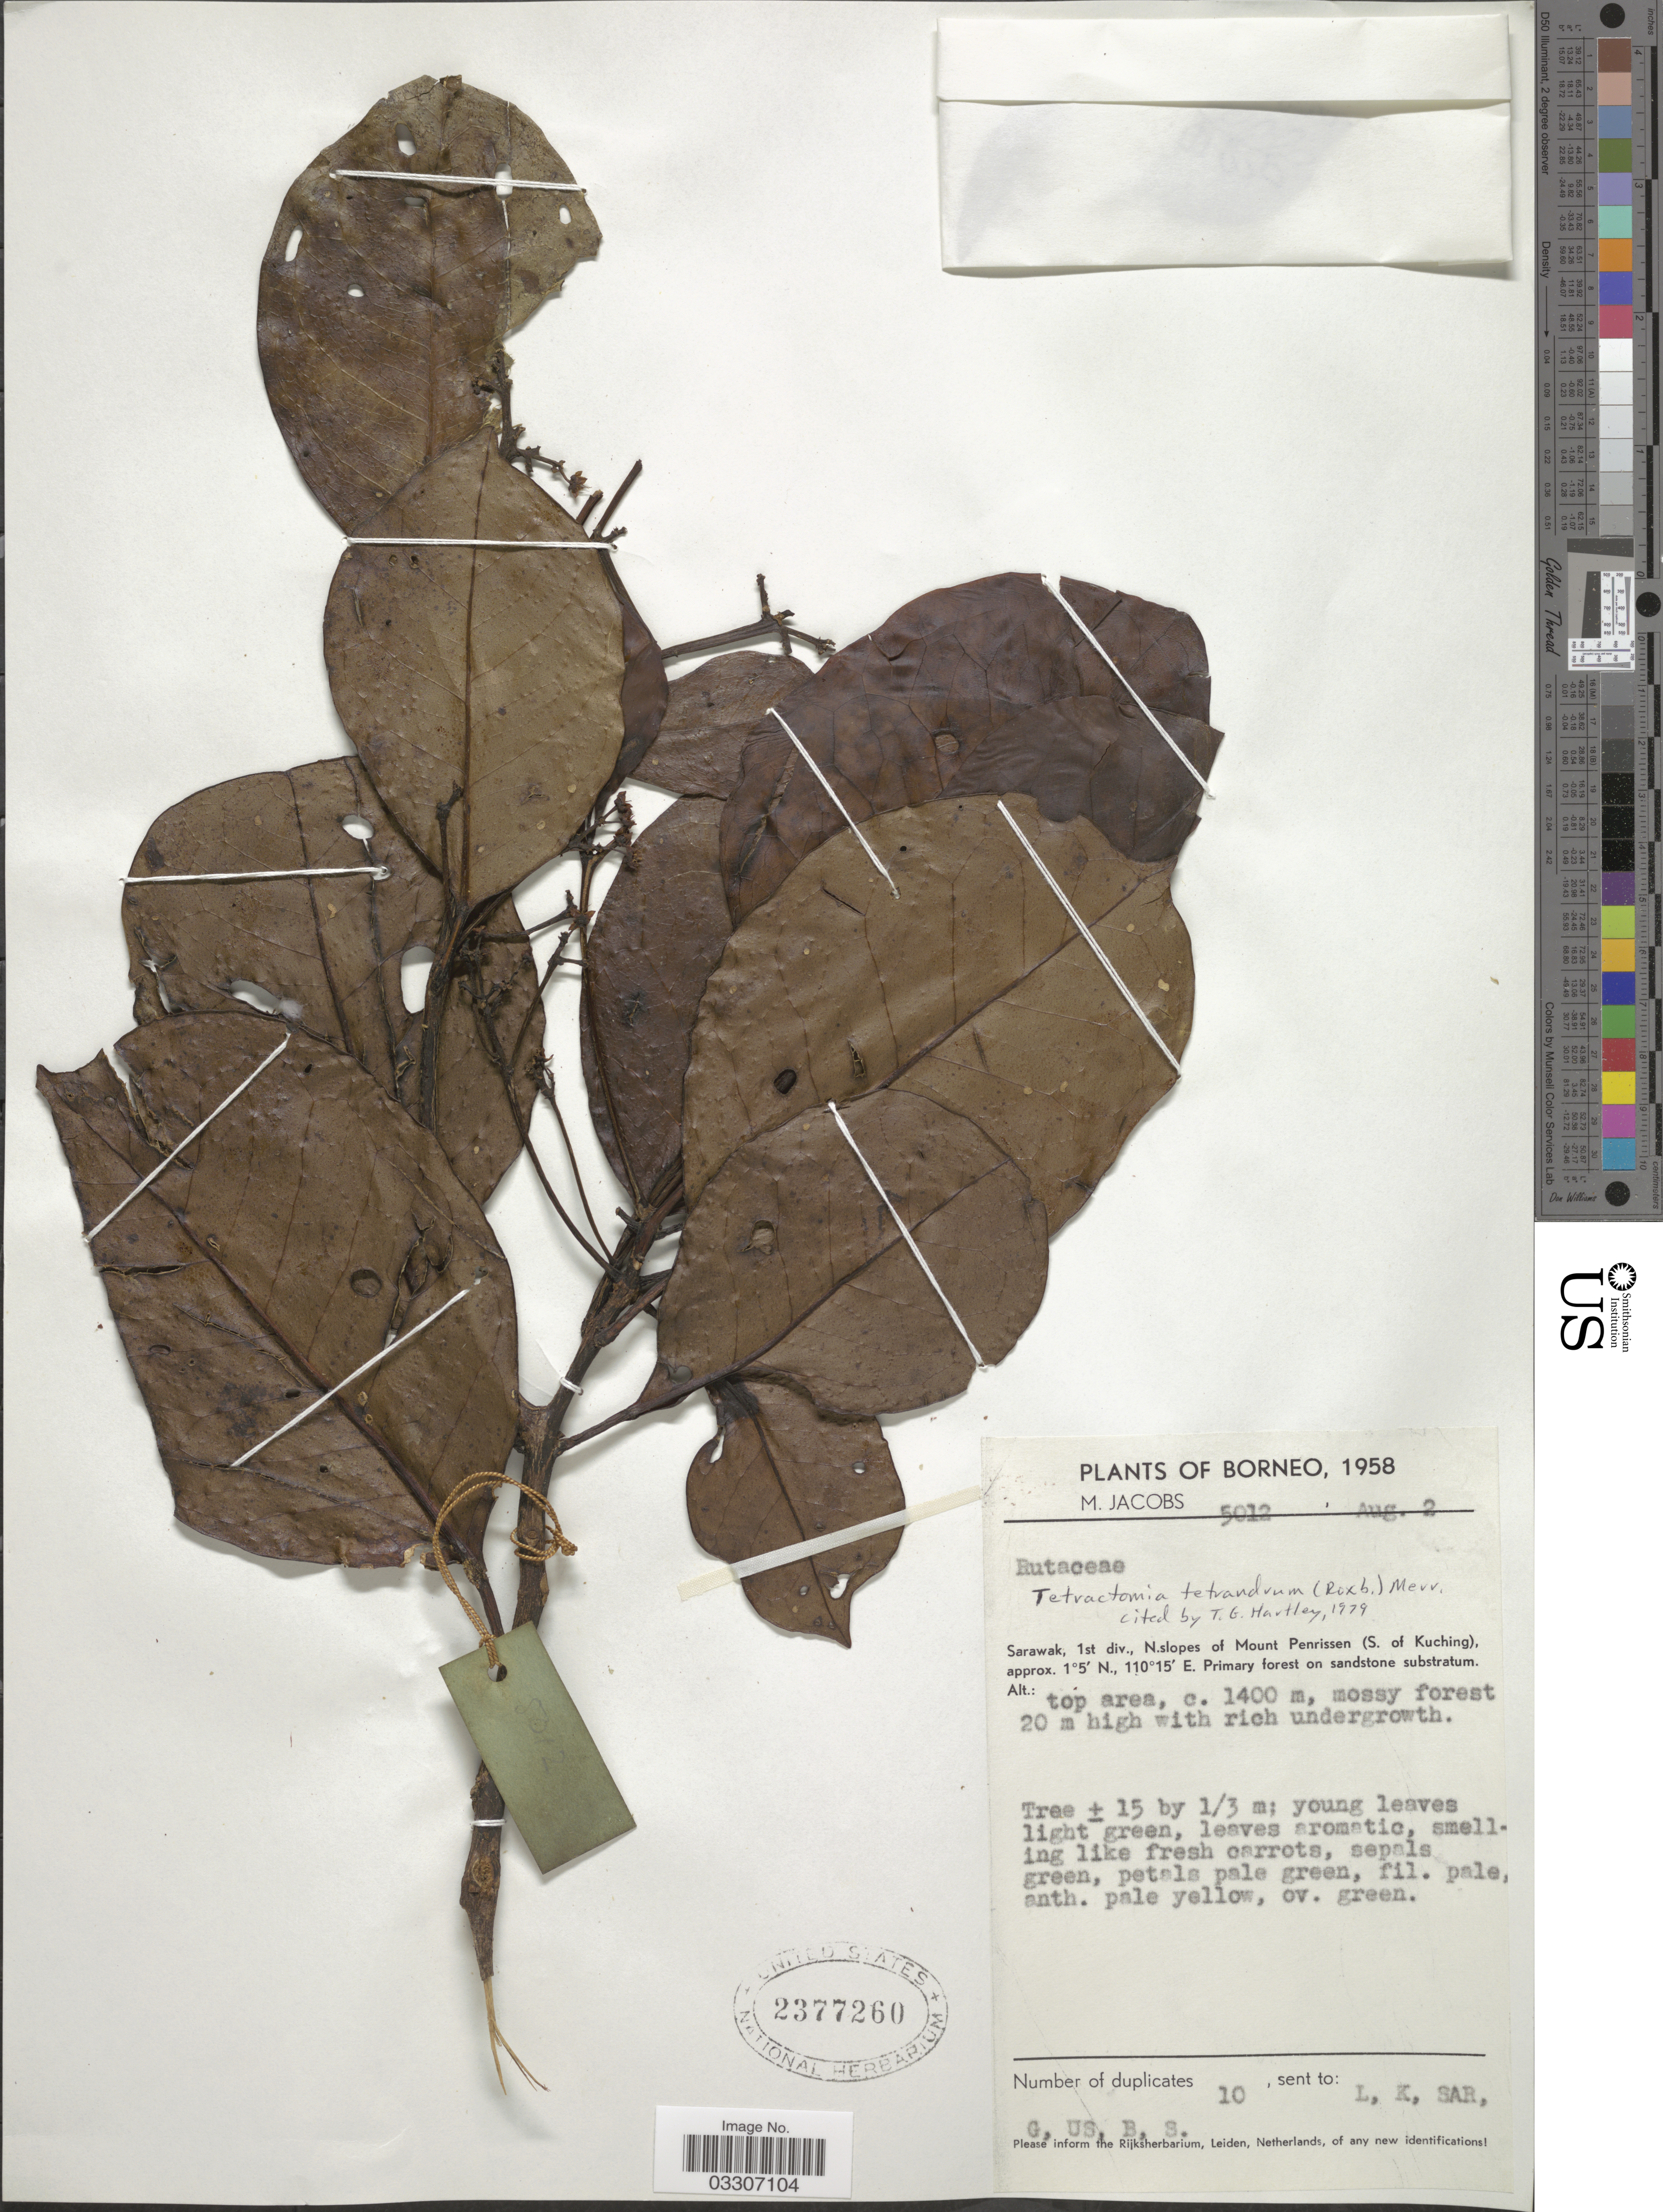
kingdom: Plantae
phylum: Tracheophyta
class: Magnoliopsida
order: Sapindales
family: Rutaceae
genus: Tetractomia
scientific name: Tetractomia tetrandra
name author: (Roxb.) Merr.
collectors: M. Jacobs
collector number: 5012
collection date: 1958-08-02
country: Malaysia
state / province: Sarawak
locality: Borneo. 1st div., N. slopes of Mount Penrissen (S. of Kuching).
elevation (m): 1400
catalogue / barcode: US 2377260